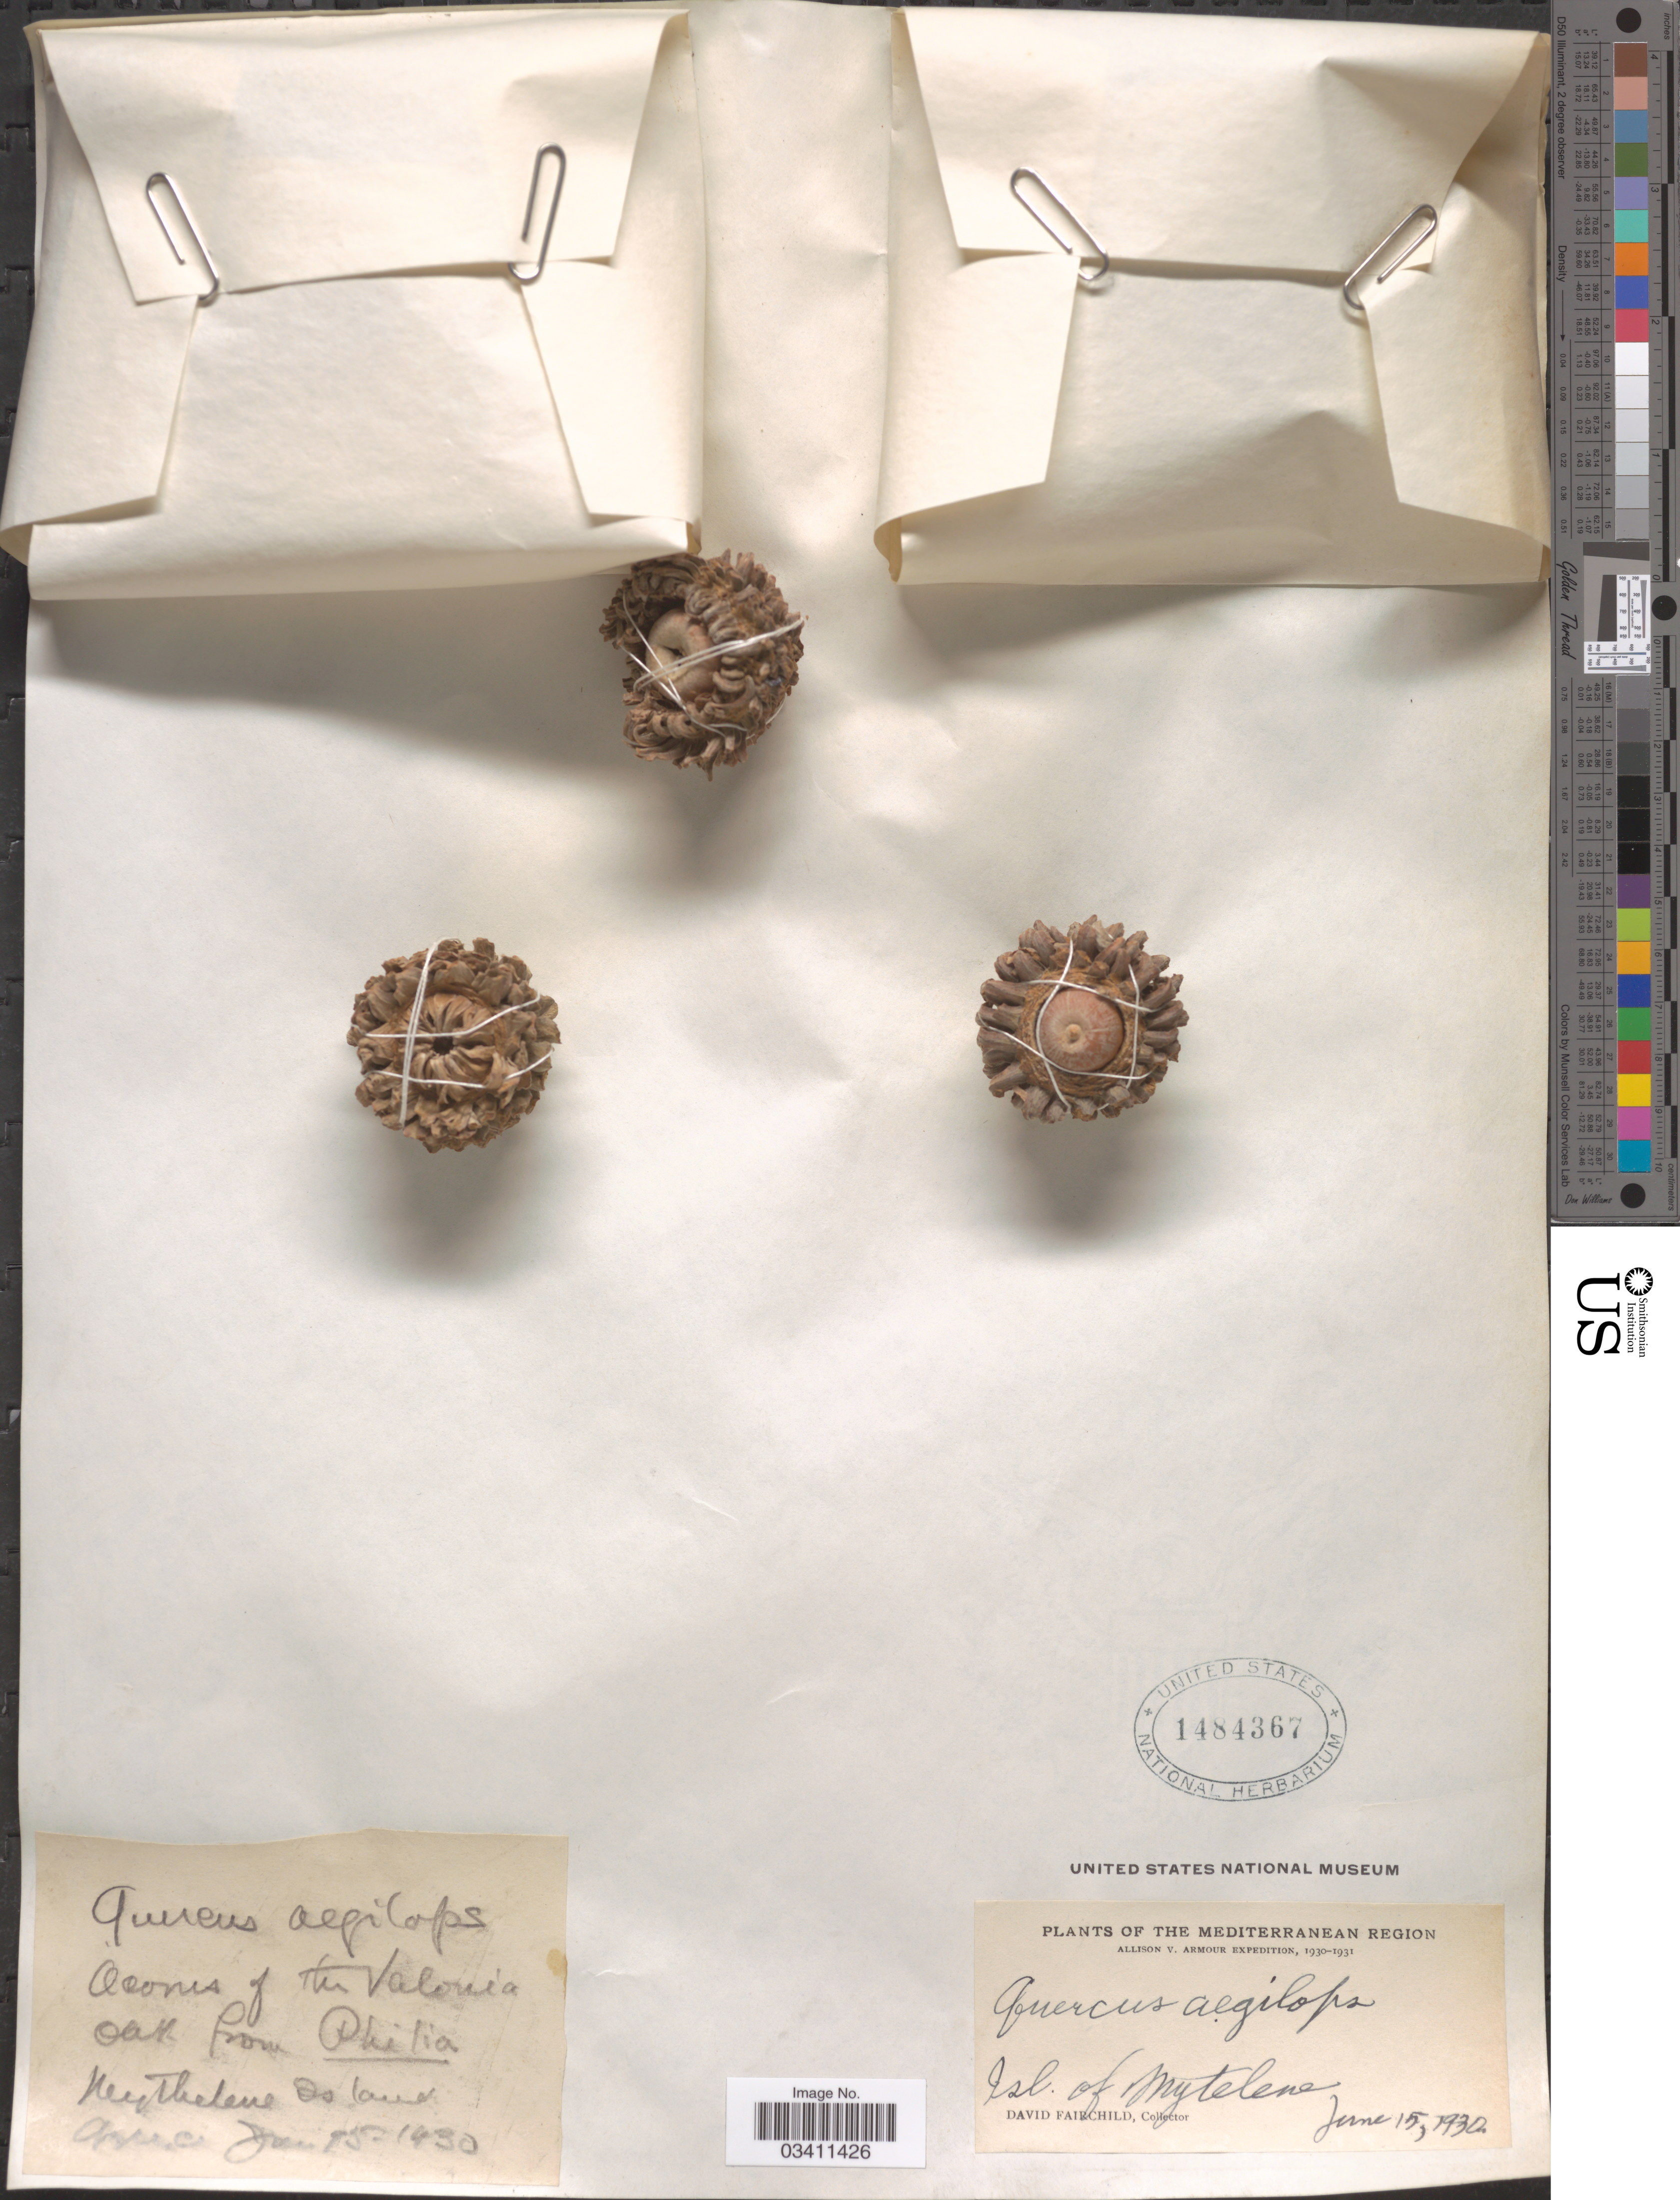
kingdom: Plantae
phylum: Tracheophyta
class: Magnoliopsida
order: Fagales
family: Fagaceae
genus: Quercus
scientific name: Quercus aegilops L., nom. illeg.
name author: L.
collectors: D. Fairchild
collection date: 1930-06-15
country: Greece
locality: The Mediterranean Region. Isl. of Mytelene. Mythelene Island. Greece.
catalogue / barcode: US 1484367